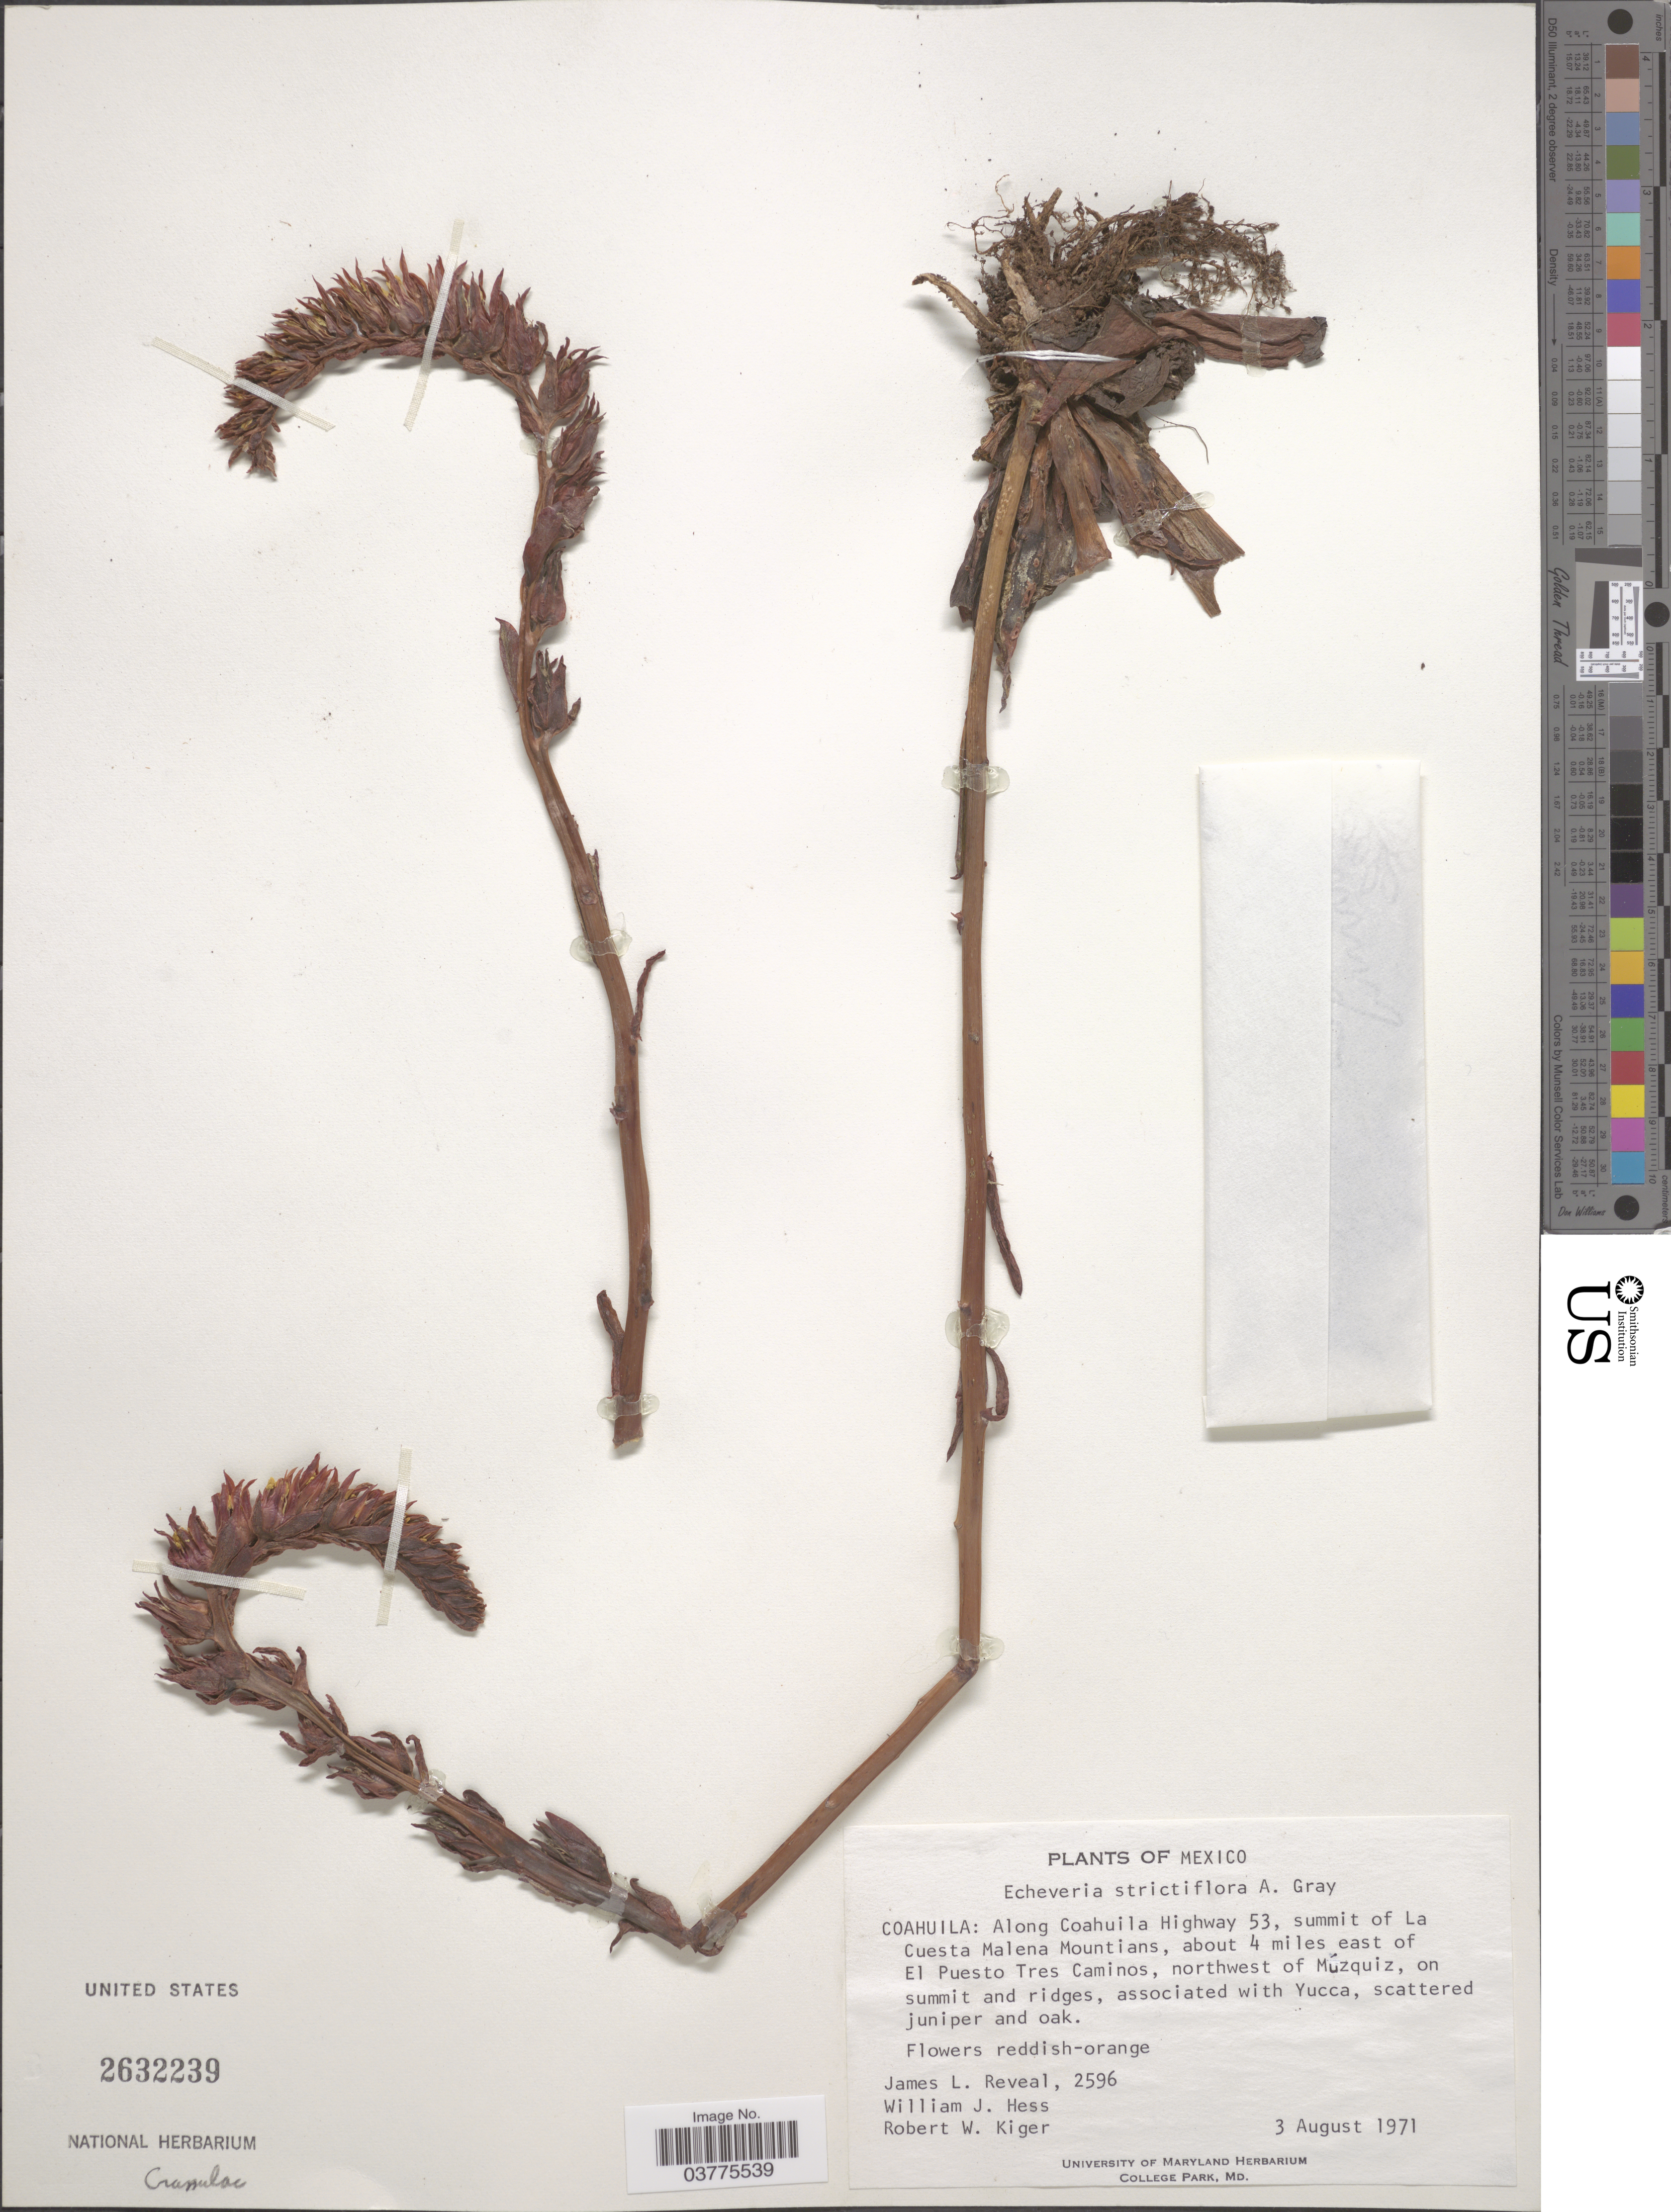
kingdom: Plantae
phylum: Tracheophyta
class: Magnoliopsida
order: Saxifragales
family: Crassulaceae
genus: Echeveria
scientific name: Echeveria strictiflora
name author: A. Gray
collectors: J. L. Reveal, W. Hess & R. Kiger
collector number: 2596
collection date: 1971-08-03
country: Mexico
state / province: Coahuila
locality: Along Coahuila Highway 53, summit of La Cuesta Malena Mountains, about 4 miles east of El Puesto Tres Caminos, northwest of Múzquiz, on summit and ridges, associated with Yuca.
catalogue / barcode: US 2632239